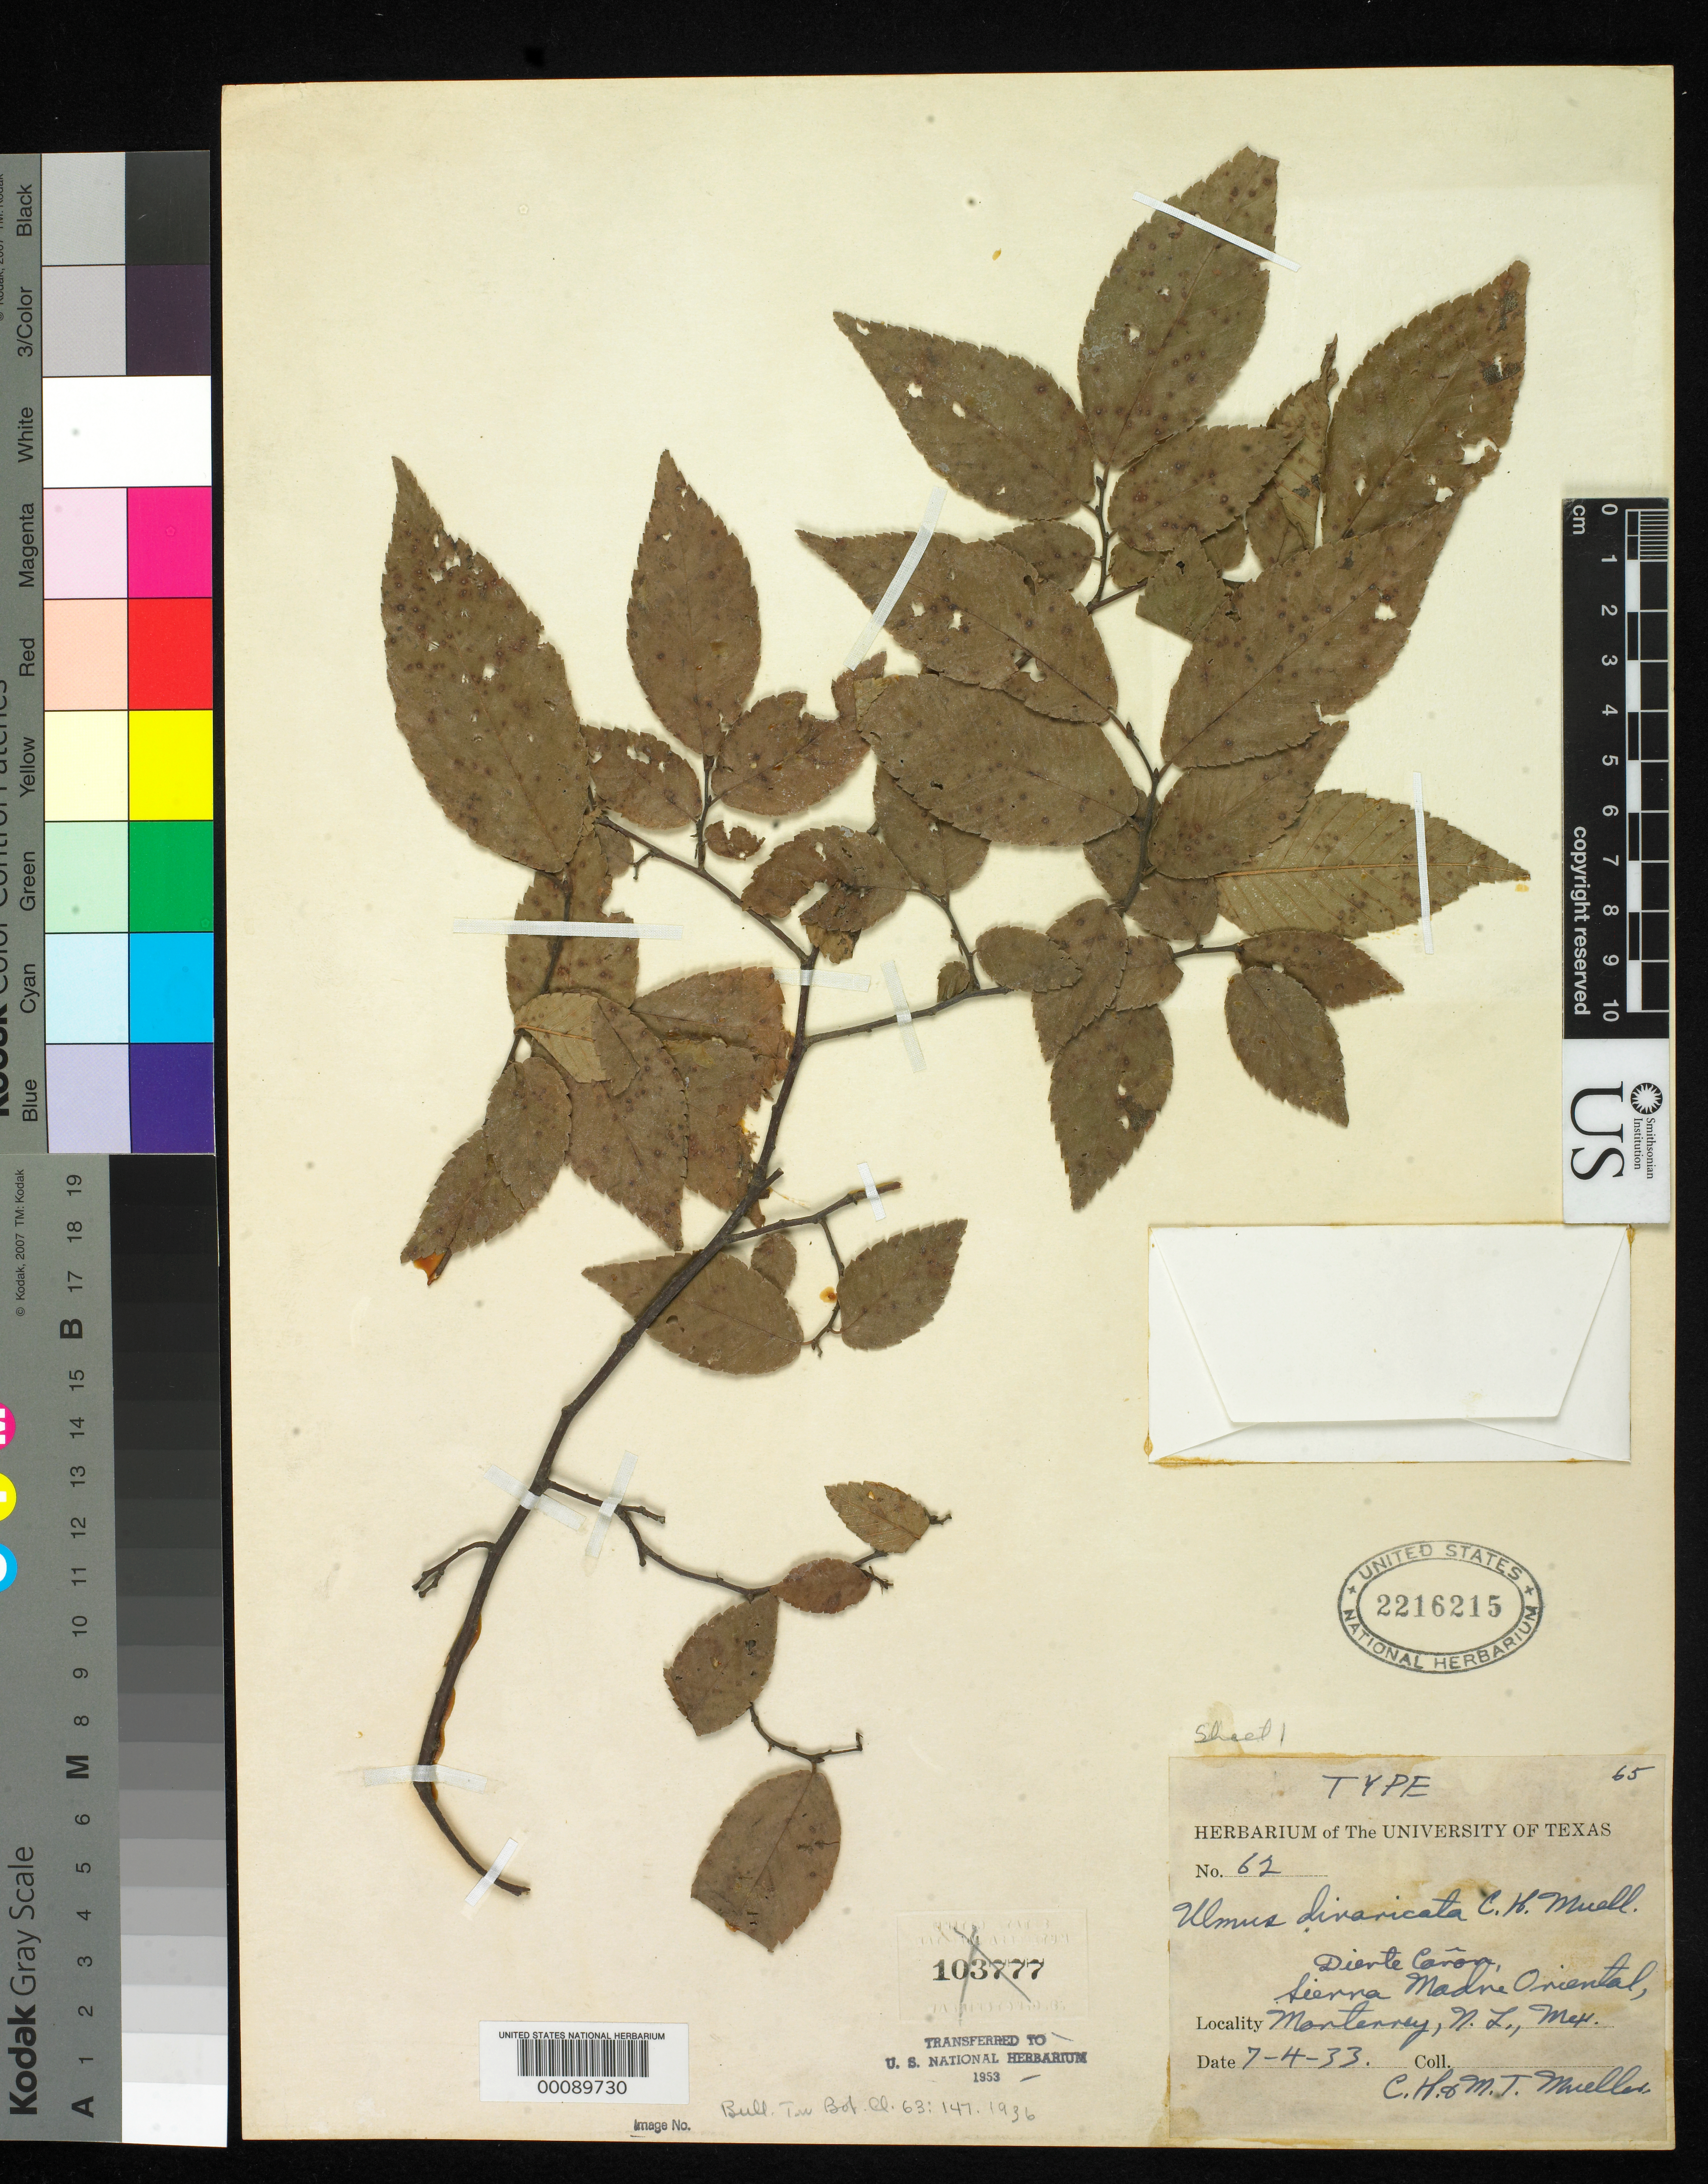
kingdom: Plantae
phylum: Tracheophyta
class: Magnoliopsida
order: Rosales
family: Ulmaceae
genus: Ulmus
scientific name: Ulmus divaricata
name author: C.H. Mull.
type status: Syntype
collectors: C. H. Muller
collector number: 62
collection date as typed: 04 Jul 1933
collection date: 1933-07-04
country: Mexico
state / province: Nuevo León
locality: Monterrey, Dierte Canyon.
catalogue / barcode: US 2216215